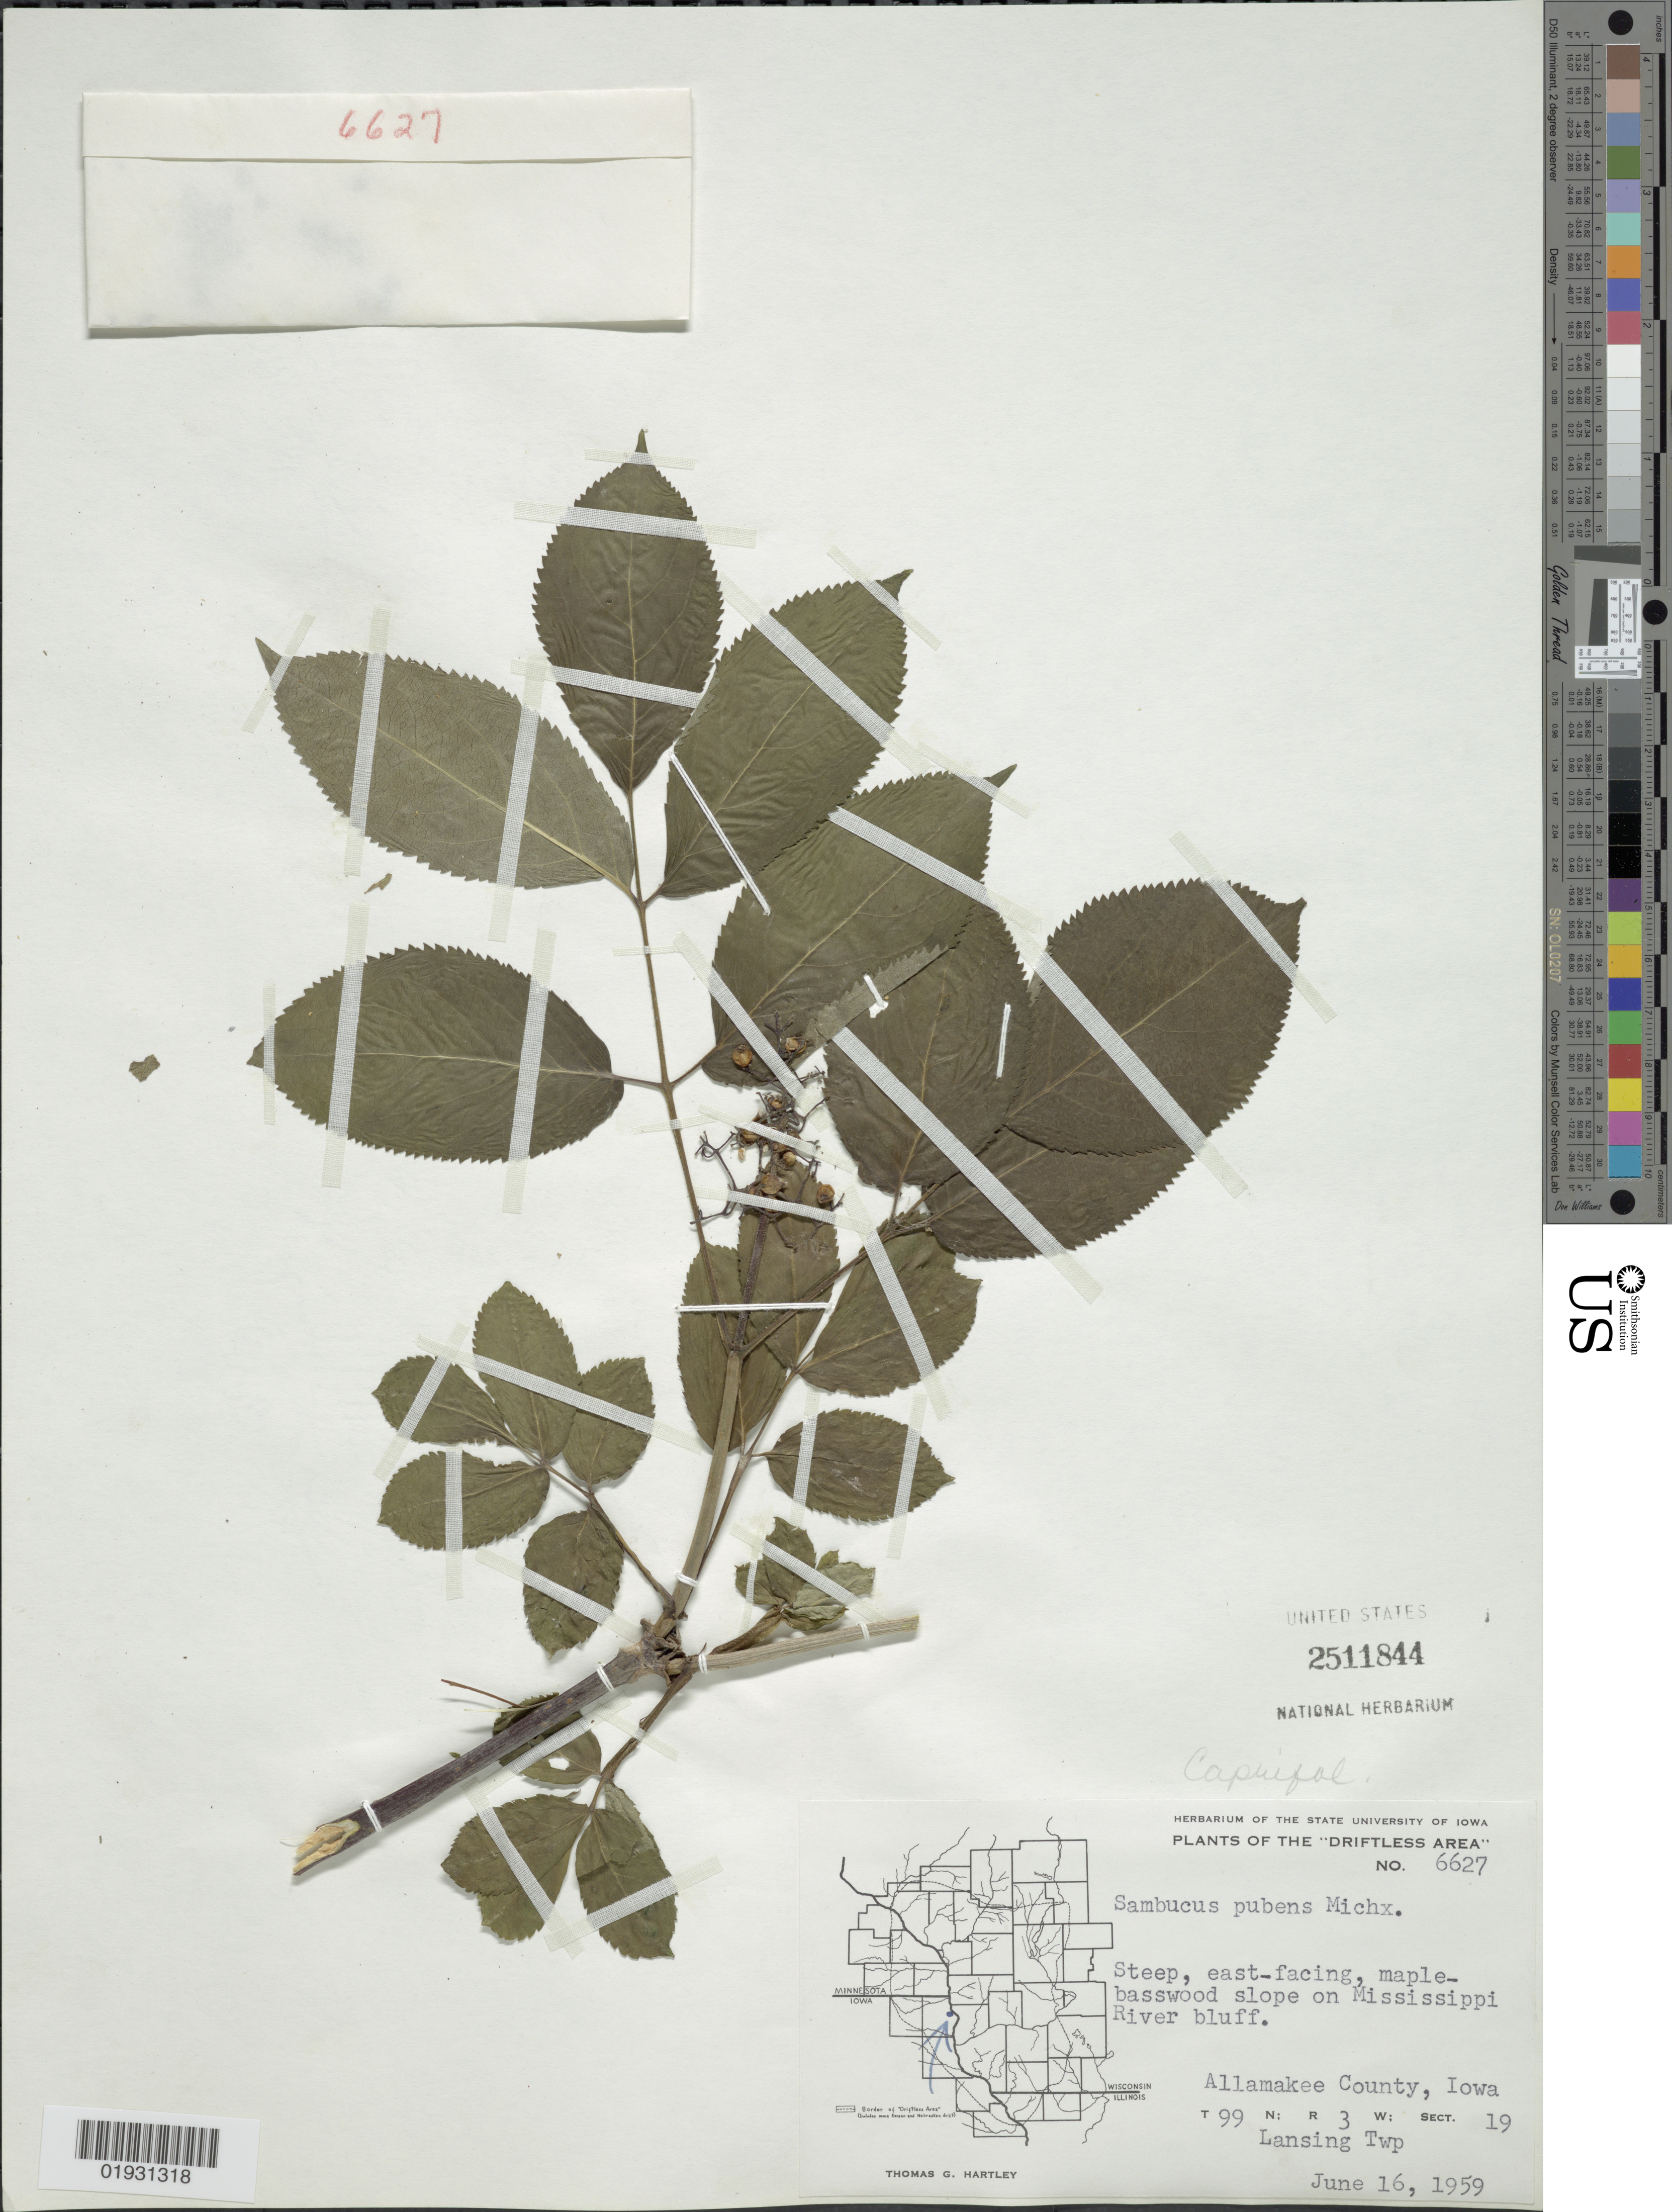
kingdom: Plantae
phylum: Tracheophyta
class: Magnoliopsida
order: Dipsacales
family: Viburnaceae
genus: Sambucus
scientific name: Sambucus racemosa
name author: L.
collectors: T. G. Hartley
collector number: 6627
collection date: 1959-06-16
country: United States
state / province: Iowa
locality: Driftless Area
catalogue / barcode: US 2511844